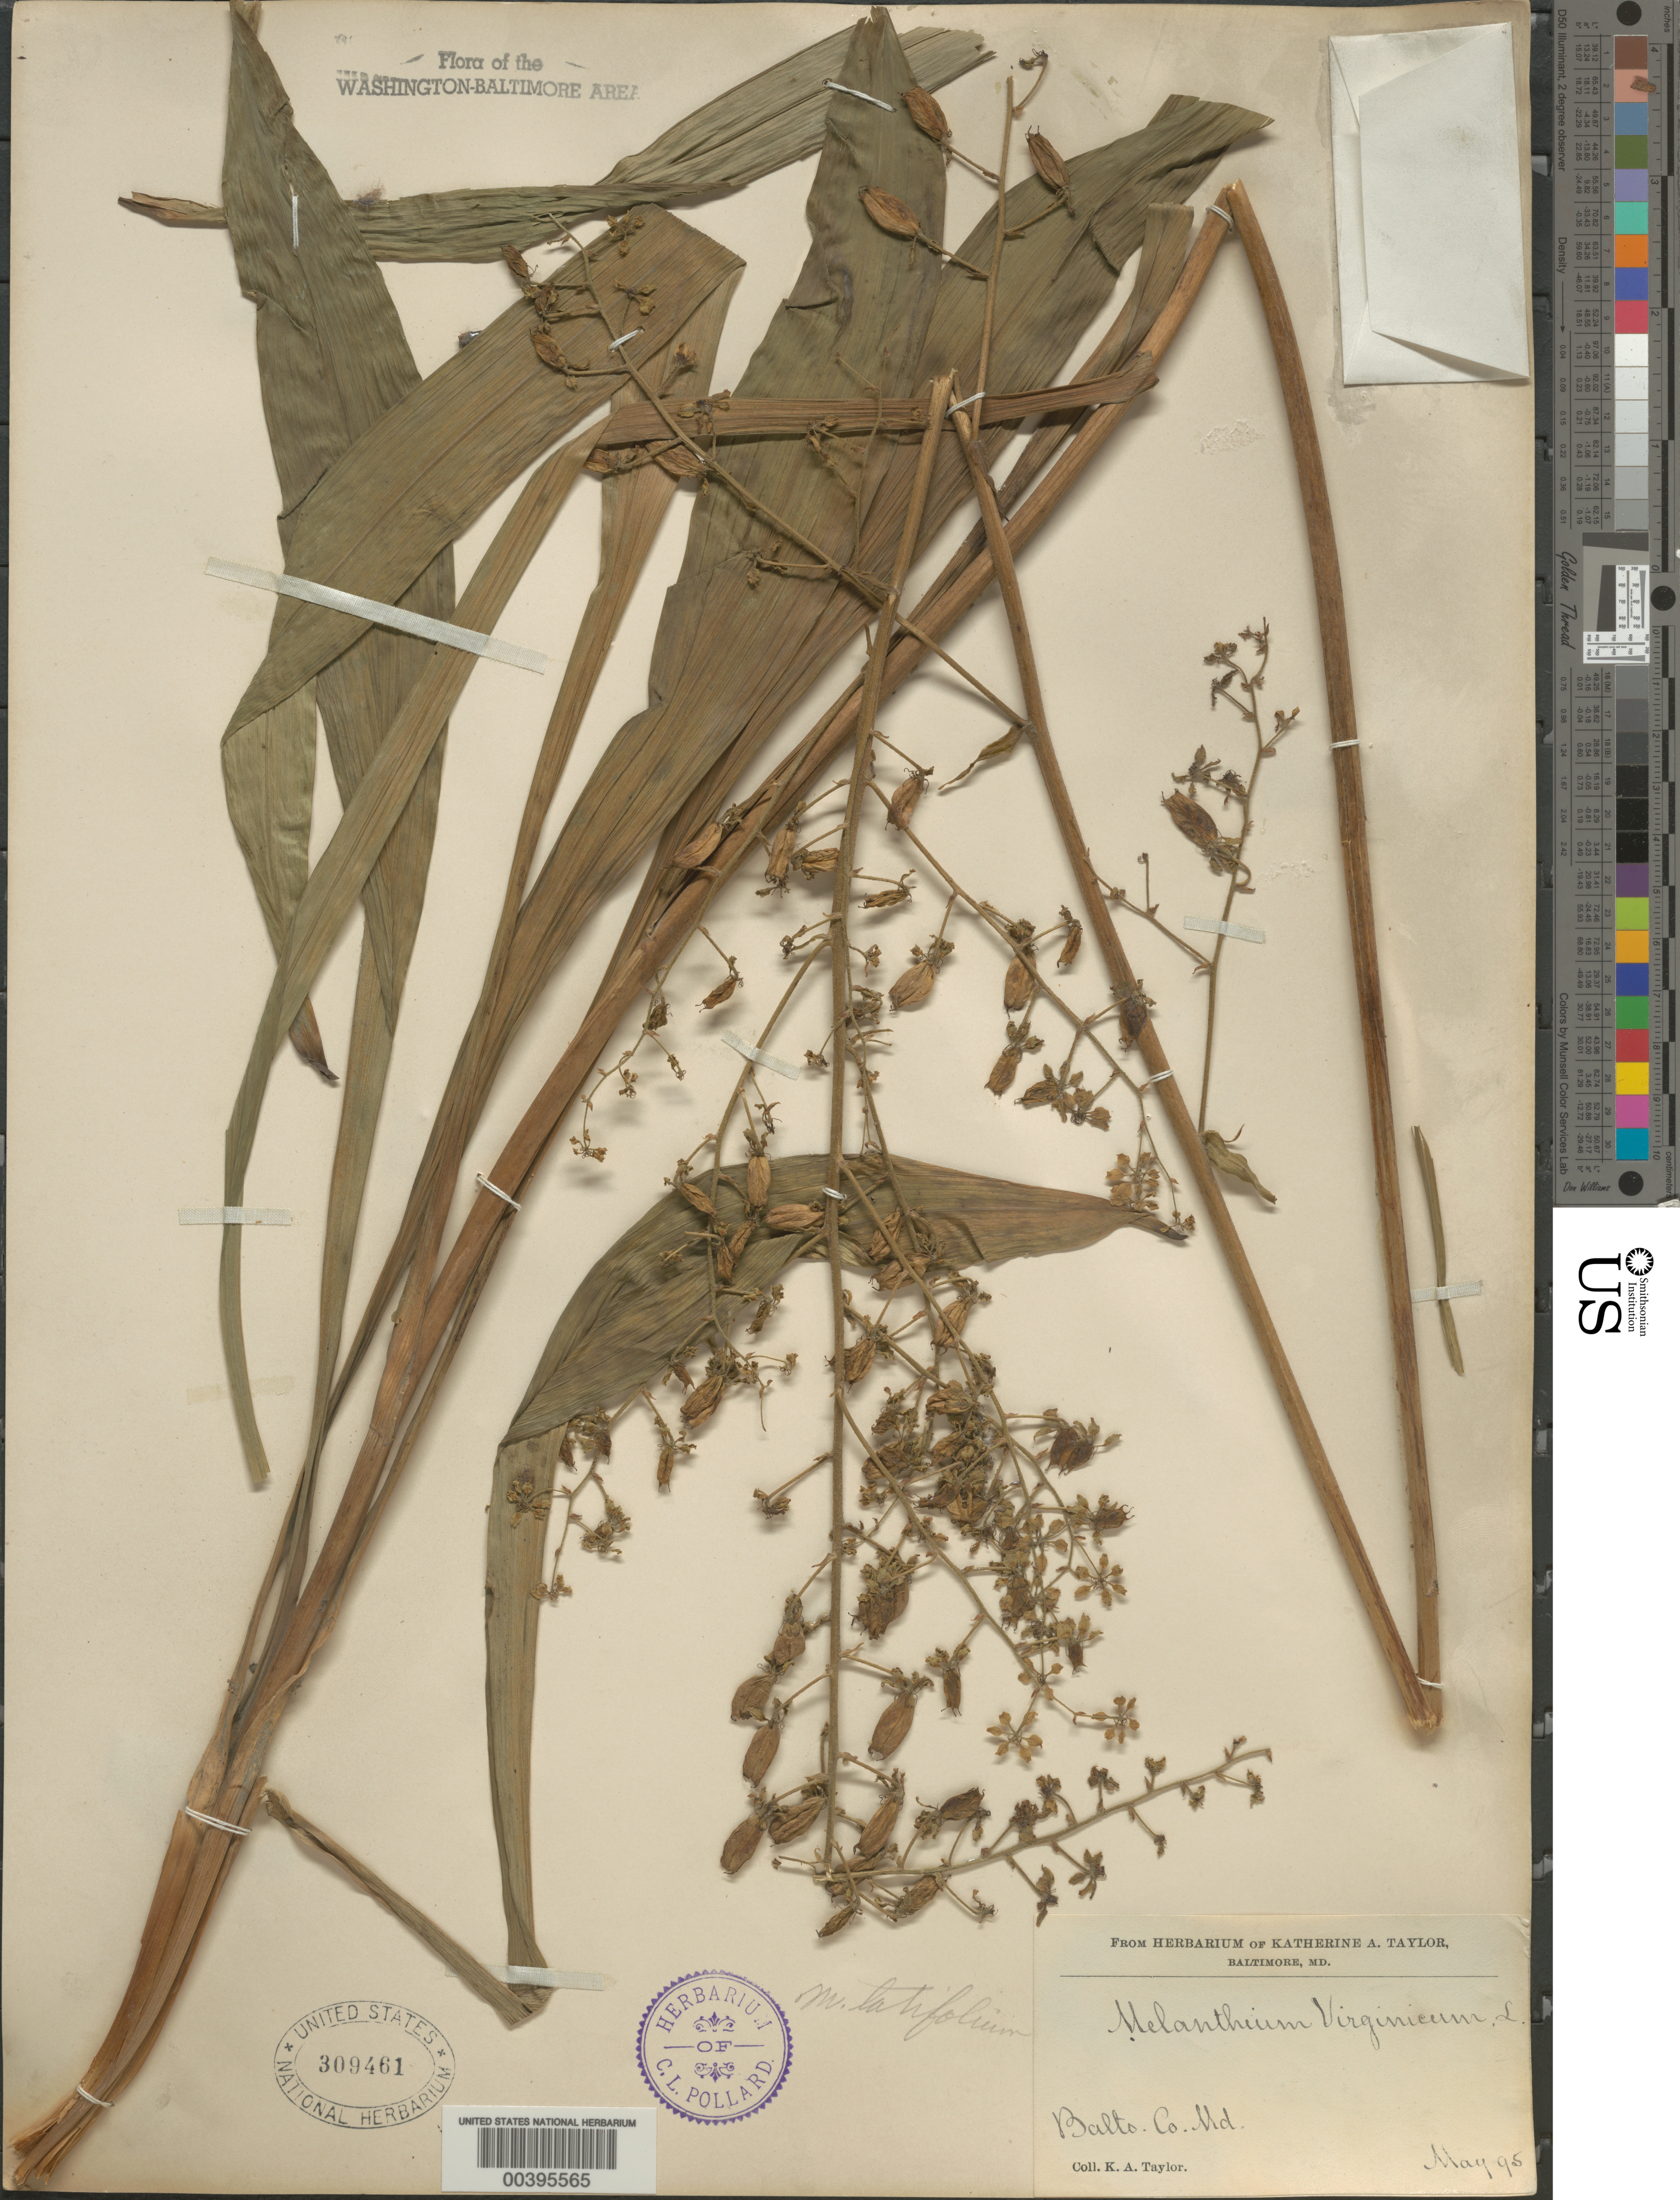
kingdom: Plantae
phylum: Tracheophyta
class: Liliopsida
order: Liliales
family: Melanthiaceae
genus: Melanthium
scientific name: Melanthium hybridum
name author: Walter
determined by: Strong, Mark T., (BOT), Smithsonian Institution - National Museum of Natural History (UNITED STATES)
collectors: K. A. Taylor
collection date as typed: May 1895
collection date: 1895-05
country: United States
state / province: Maryland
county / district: Baltimore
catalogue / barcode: US 309461